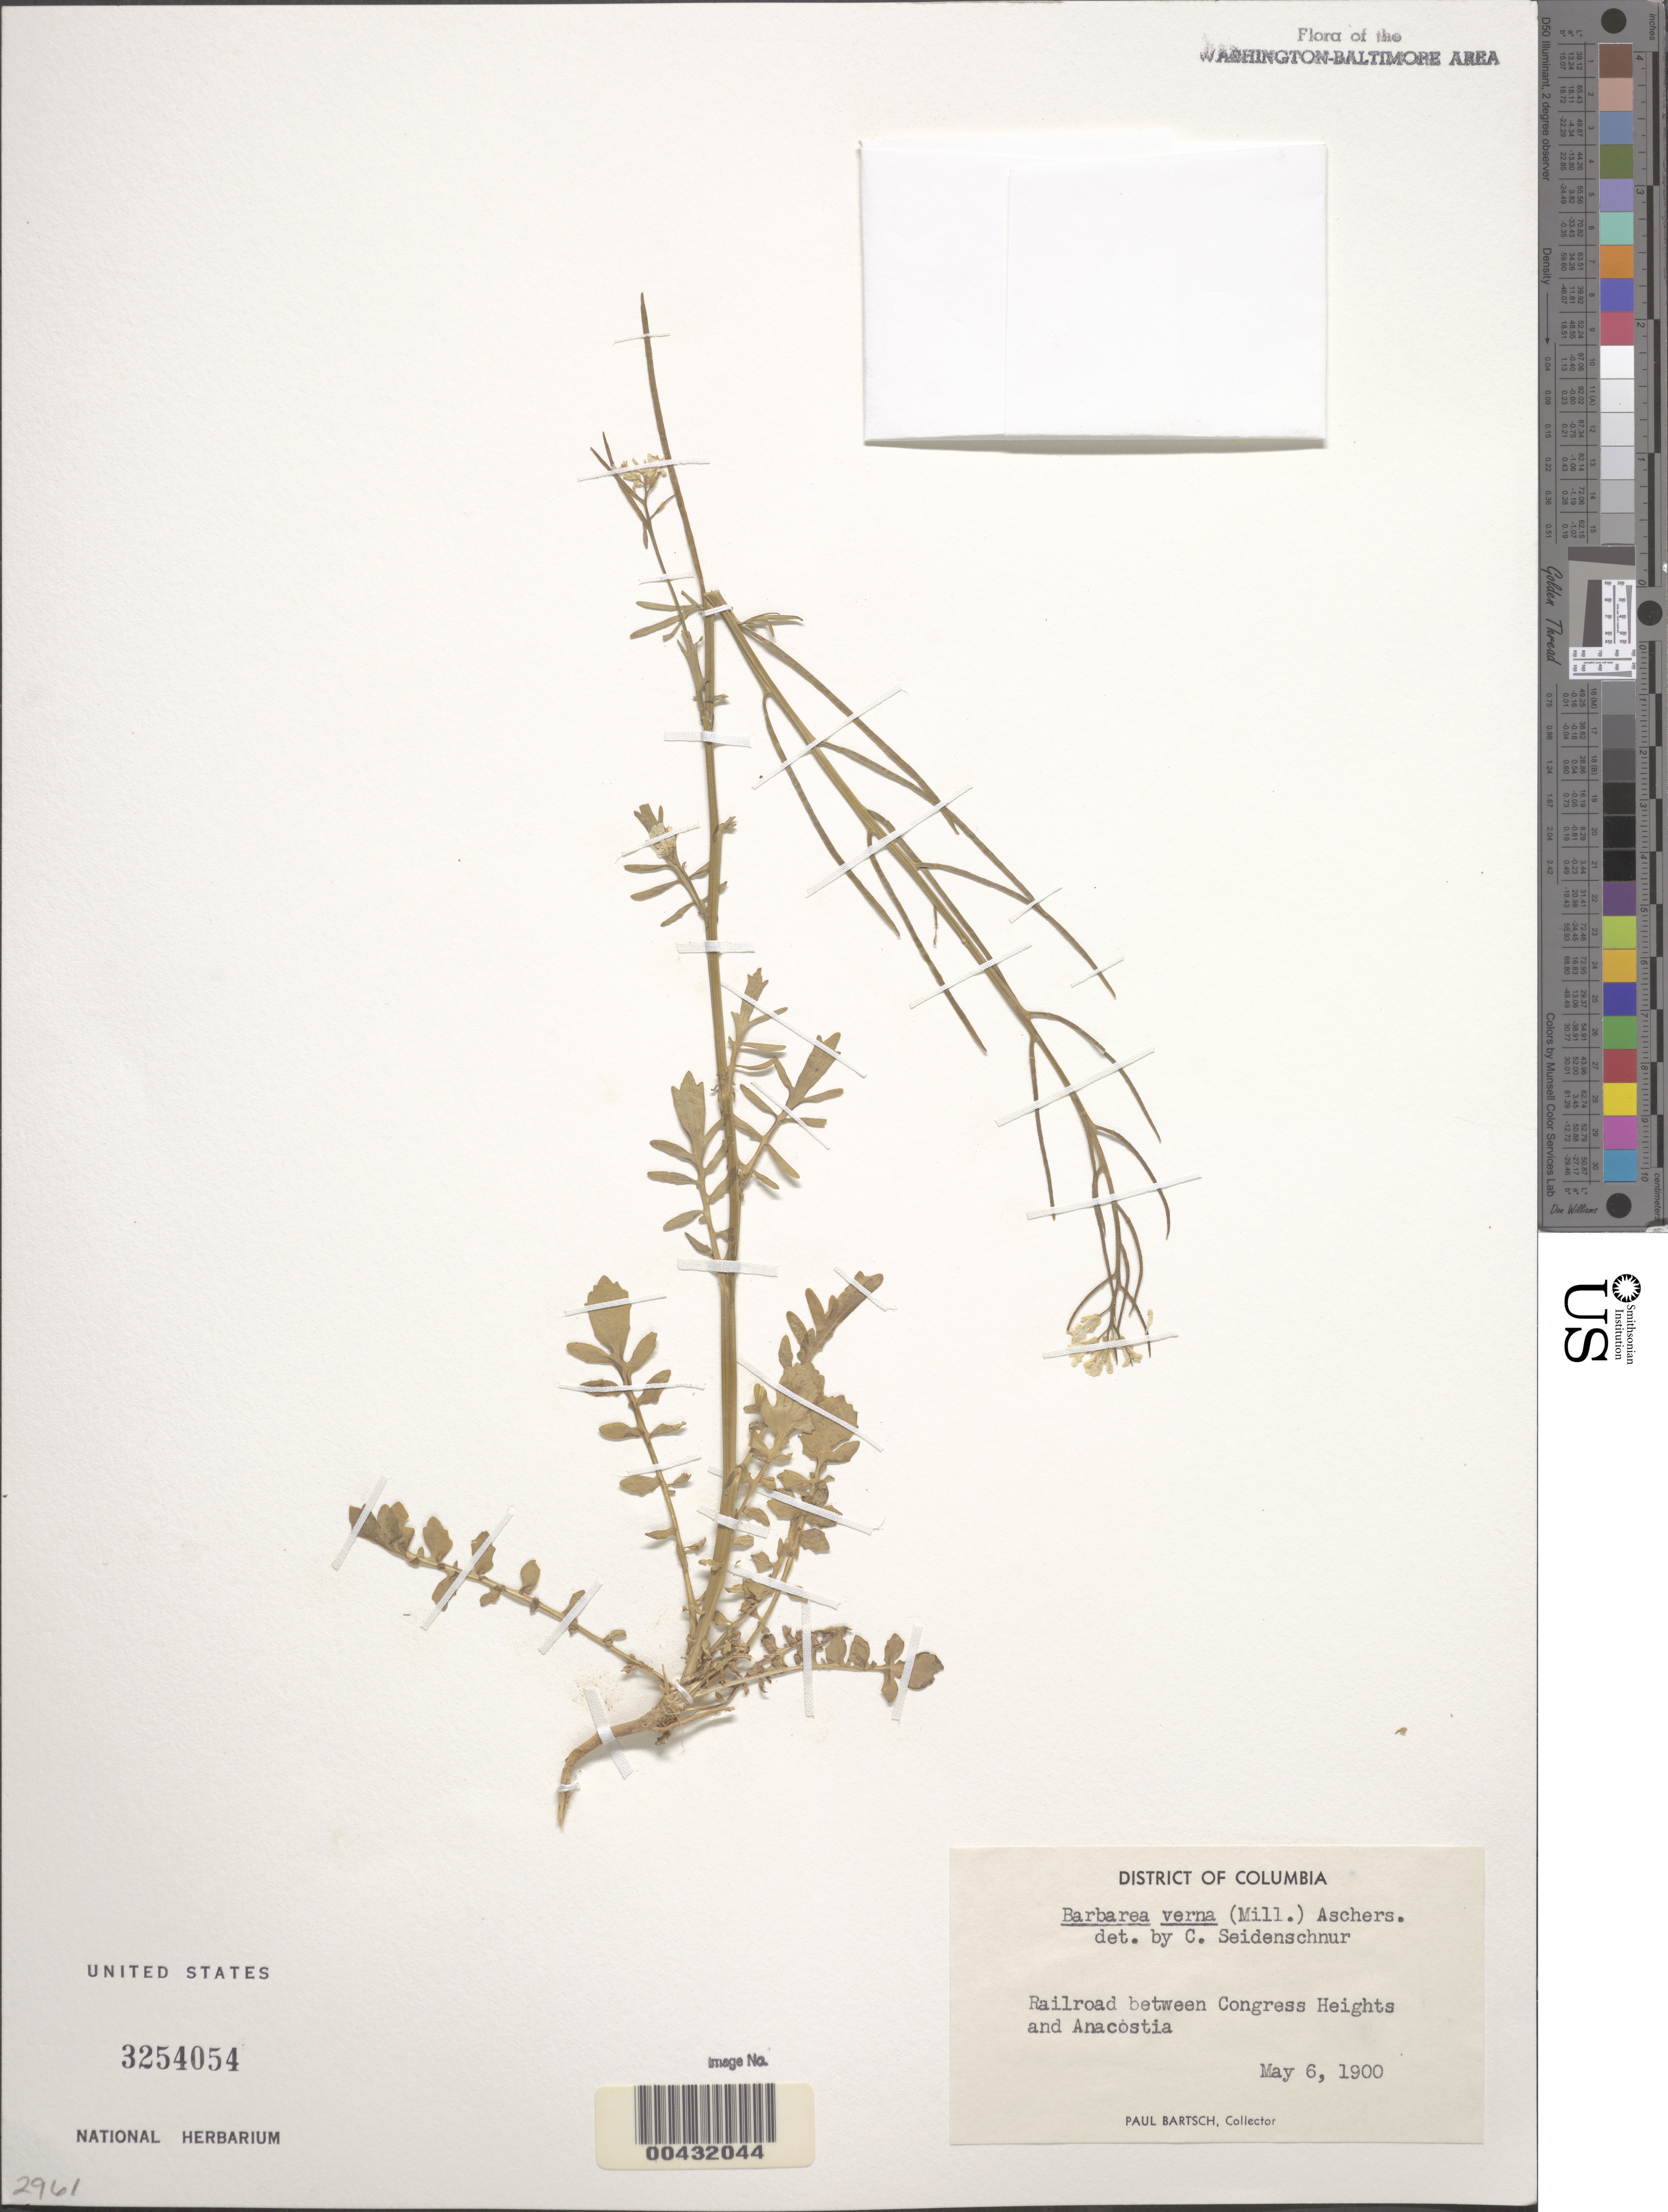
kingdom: Plantae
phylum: Tracheophyta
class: Magnoliopsida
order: Brassicales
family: Brassicaceae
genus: Barbarea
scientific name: Barbarea verna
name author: (Mill.) Asch.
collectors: P. Bartsch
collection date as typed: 06 May 1900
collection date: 1900-05-06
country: United States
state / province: District of Columbia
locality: Railroad between Congress Heights and Anacostia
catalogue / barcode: US 3254054